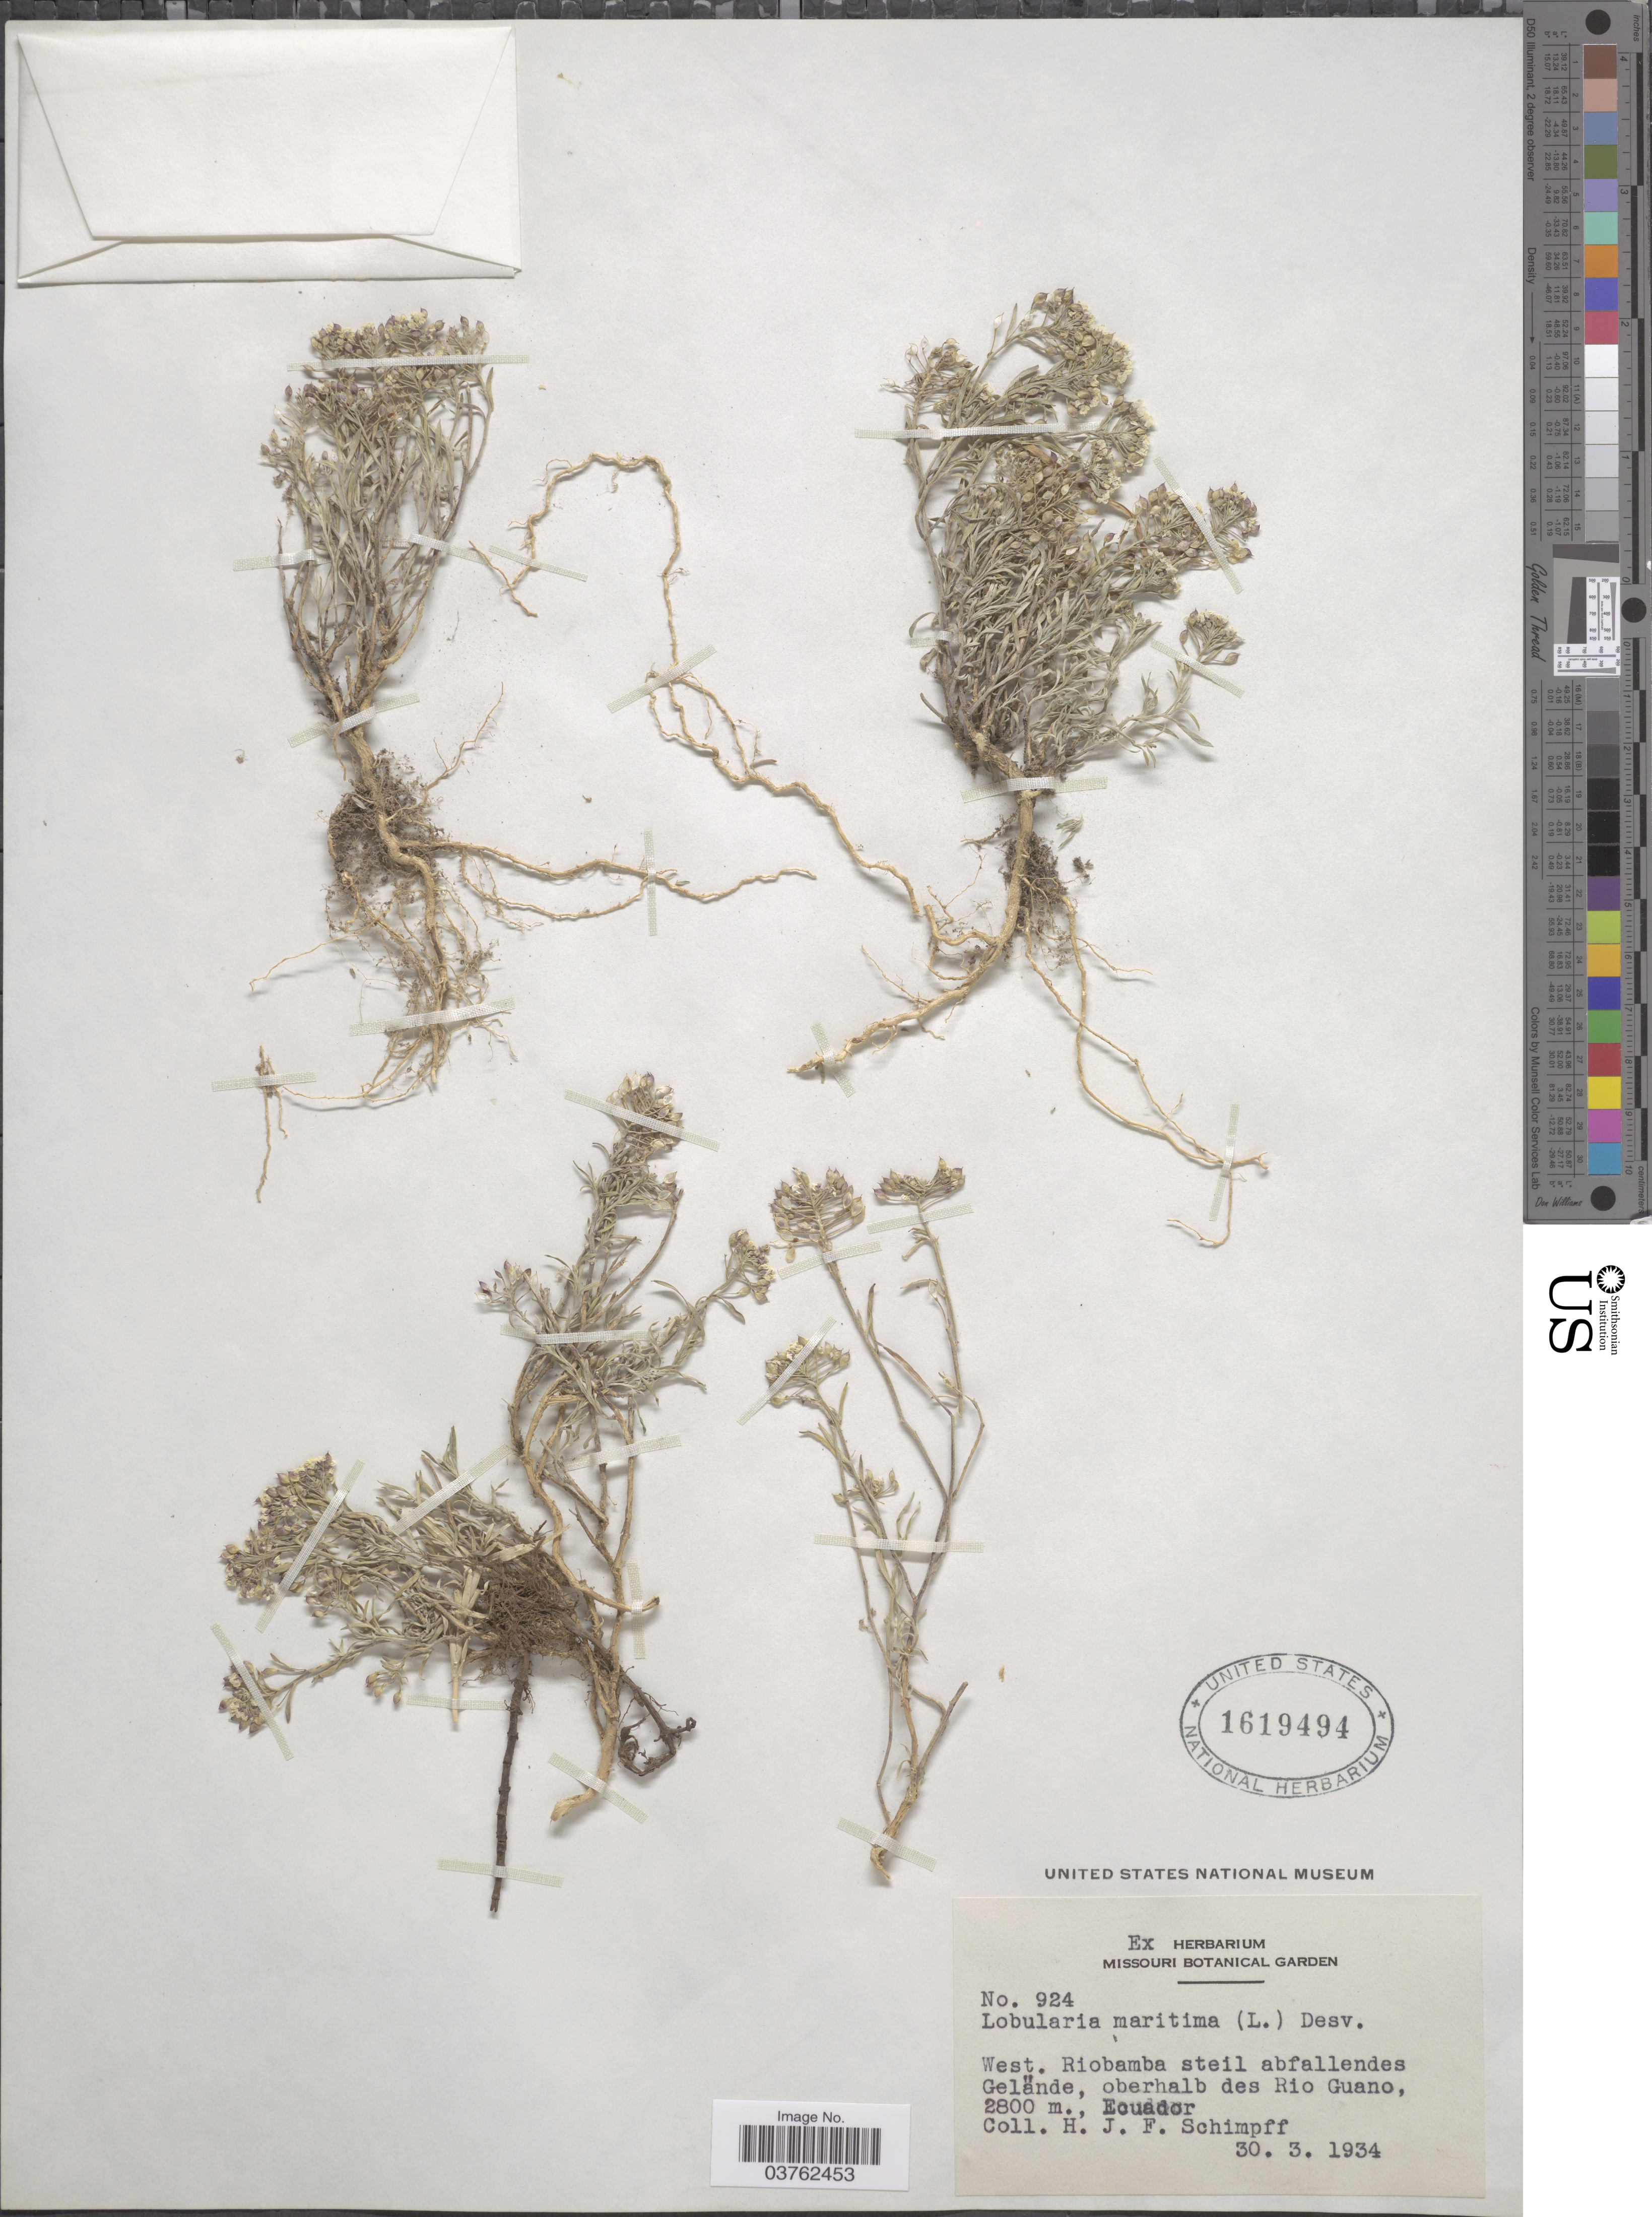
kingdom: Plantae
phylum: Tracheophyta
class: Magnoliopsida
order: Brassicales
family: Brassicaceae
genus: Lobularia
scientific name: Lobularia maritima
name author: (L.) Desv.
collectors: H. Schimpff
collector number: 924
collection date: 1934-03-30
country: Ecuador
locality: West. Riobamba steil abfallendes Gelände, oberhalb des Rio Guano.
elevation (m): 2800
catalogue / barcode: US 1619494